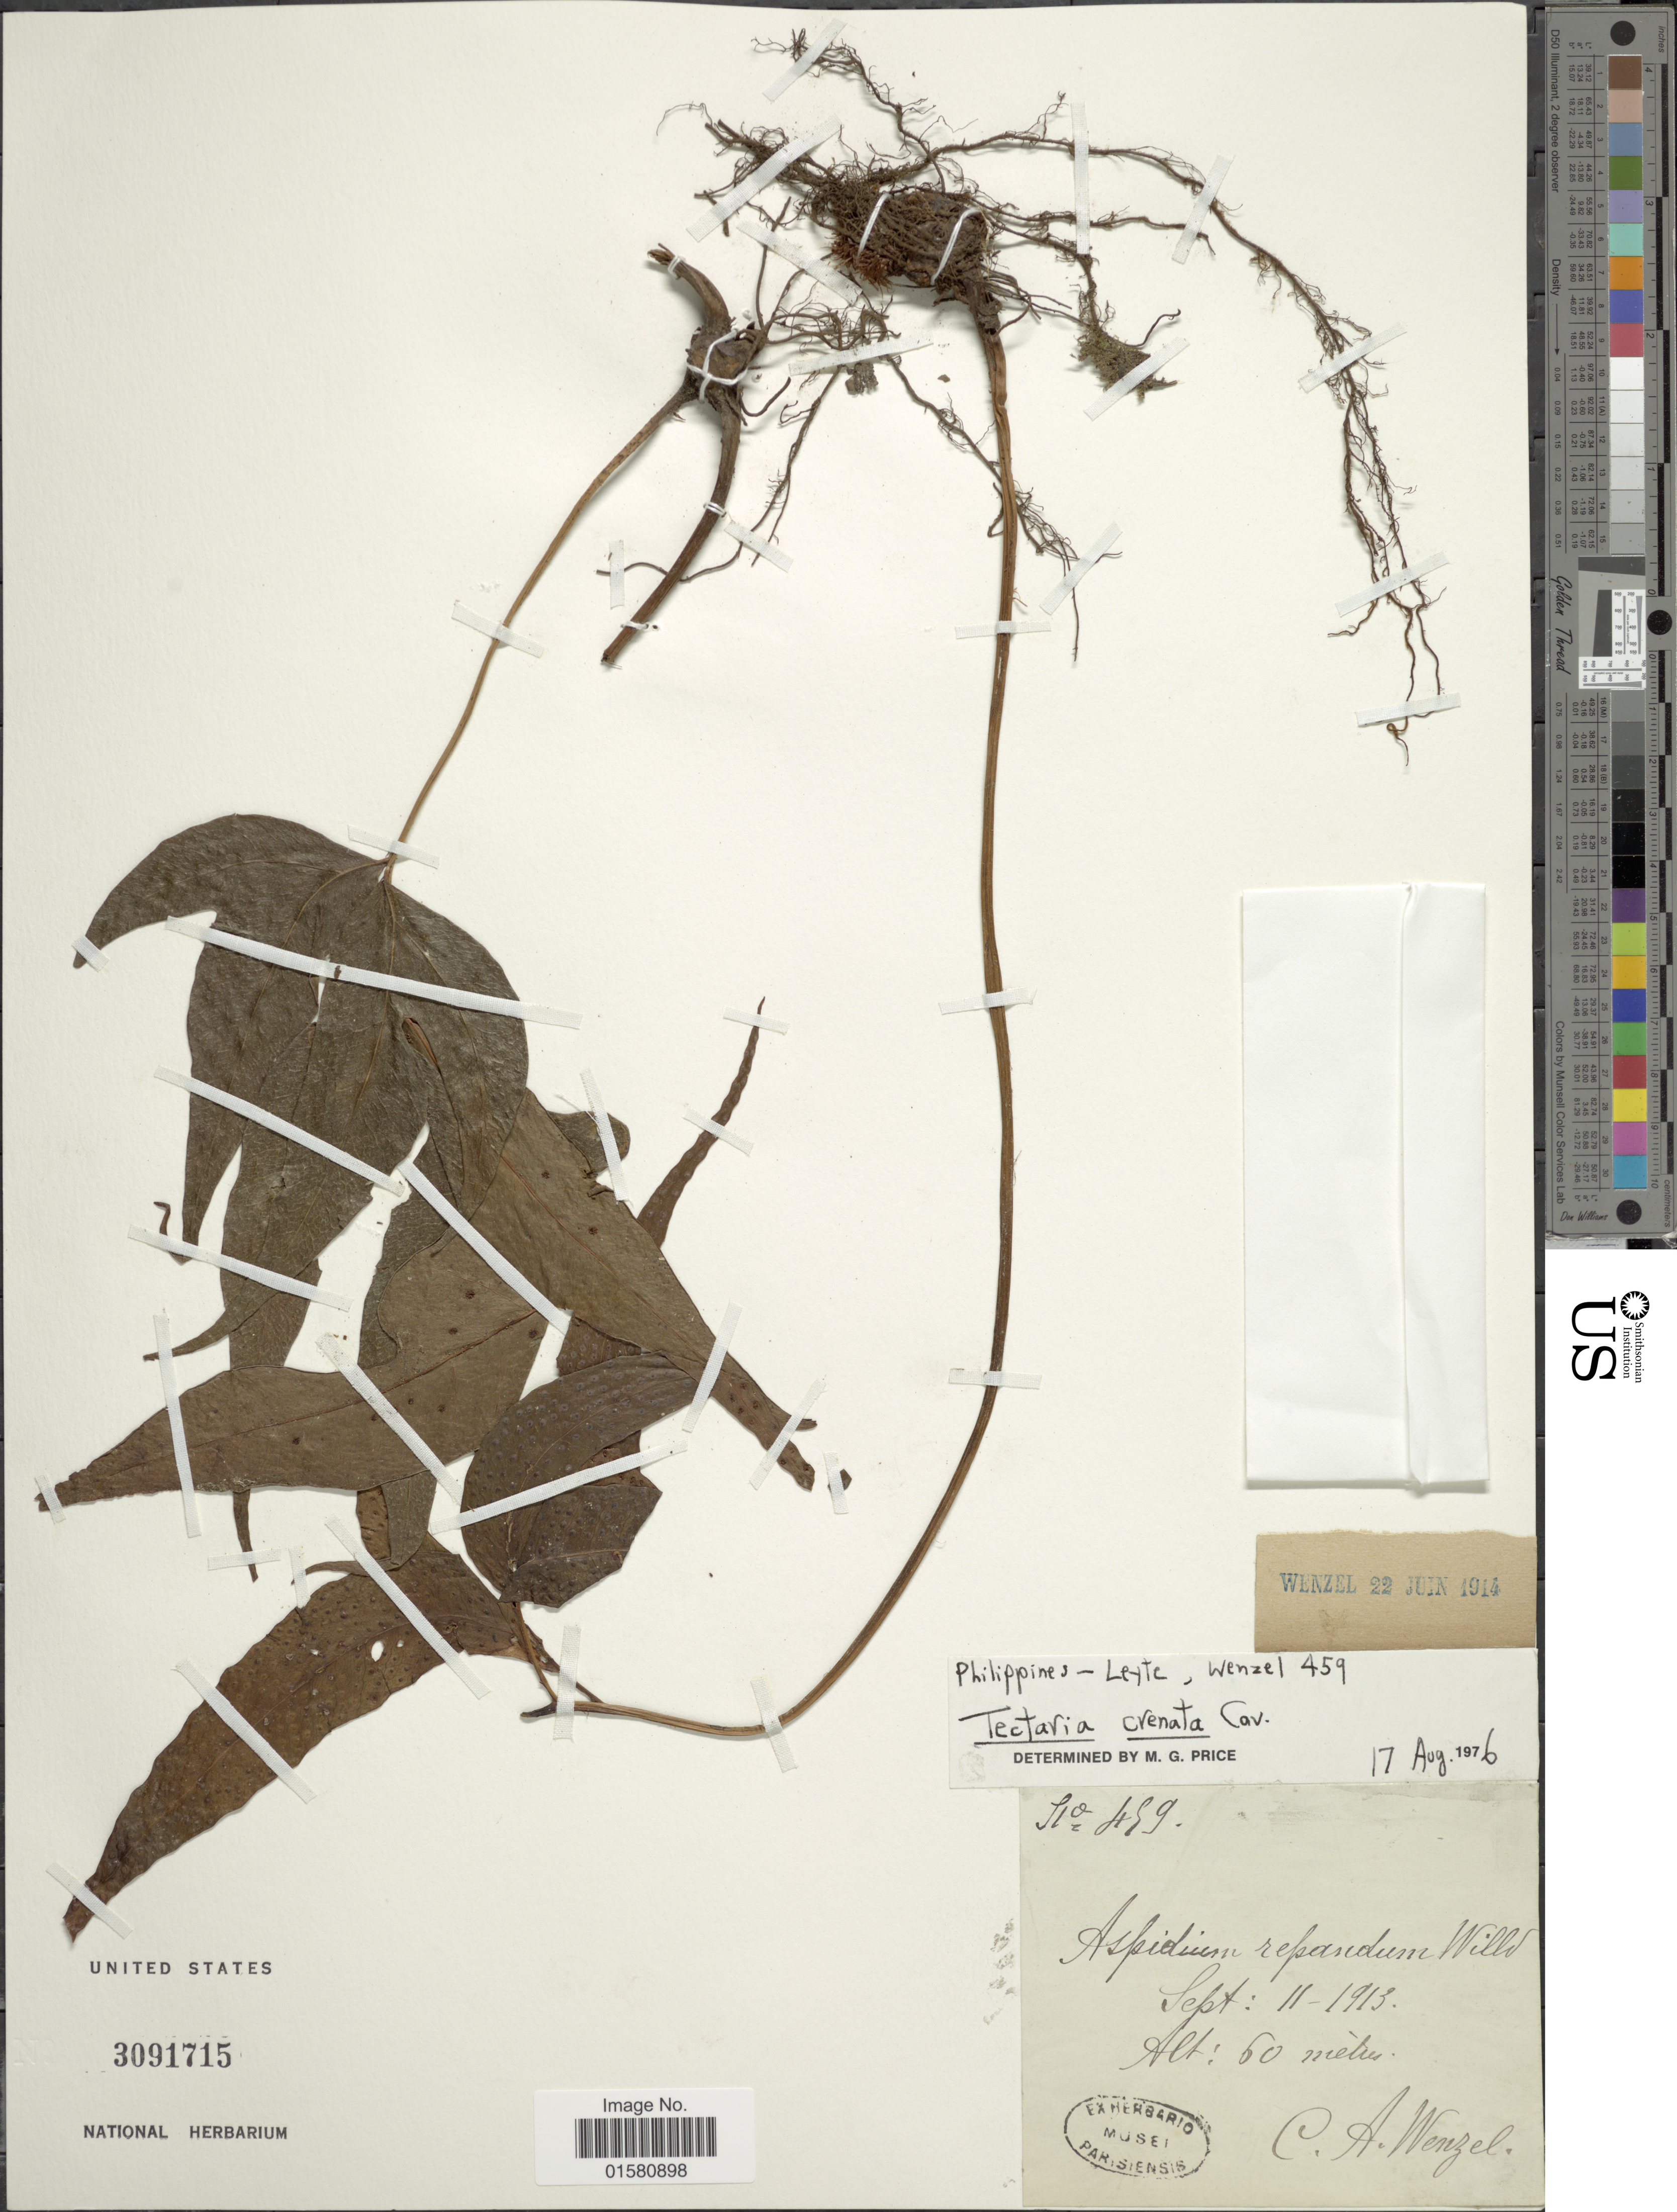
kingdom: Plantae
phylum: Tracheophyta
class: Polypodiopsida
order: Polypodiales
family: Tectariaceae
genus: Tectaria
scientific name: Tectaria crenata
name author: Cav.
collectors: C. Wenzel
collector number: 489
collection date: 1913-09-11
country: Philippines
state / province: Eastern Visayas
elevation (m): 60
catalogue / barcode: US 3091715